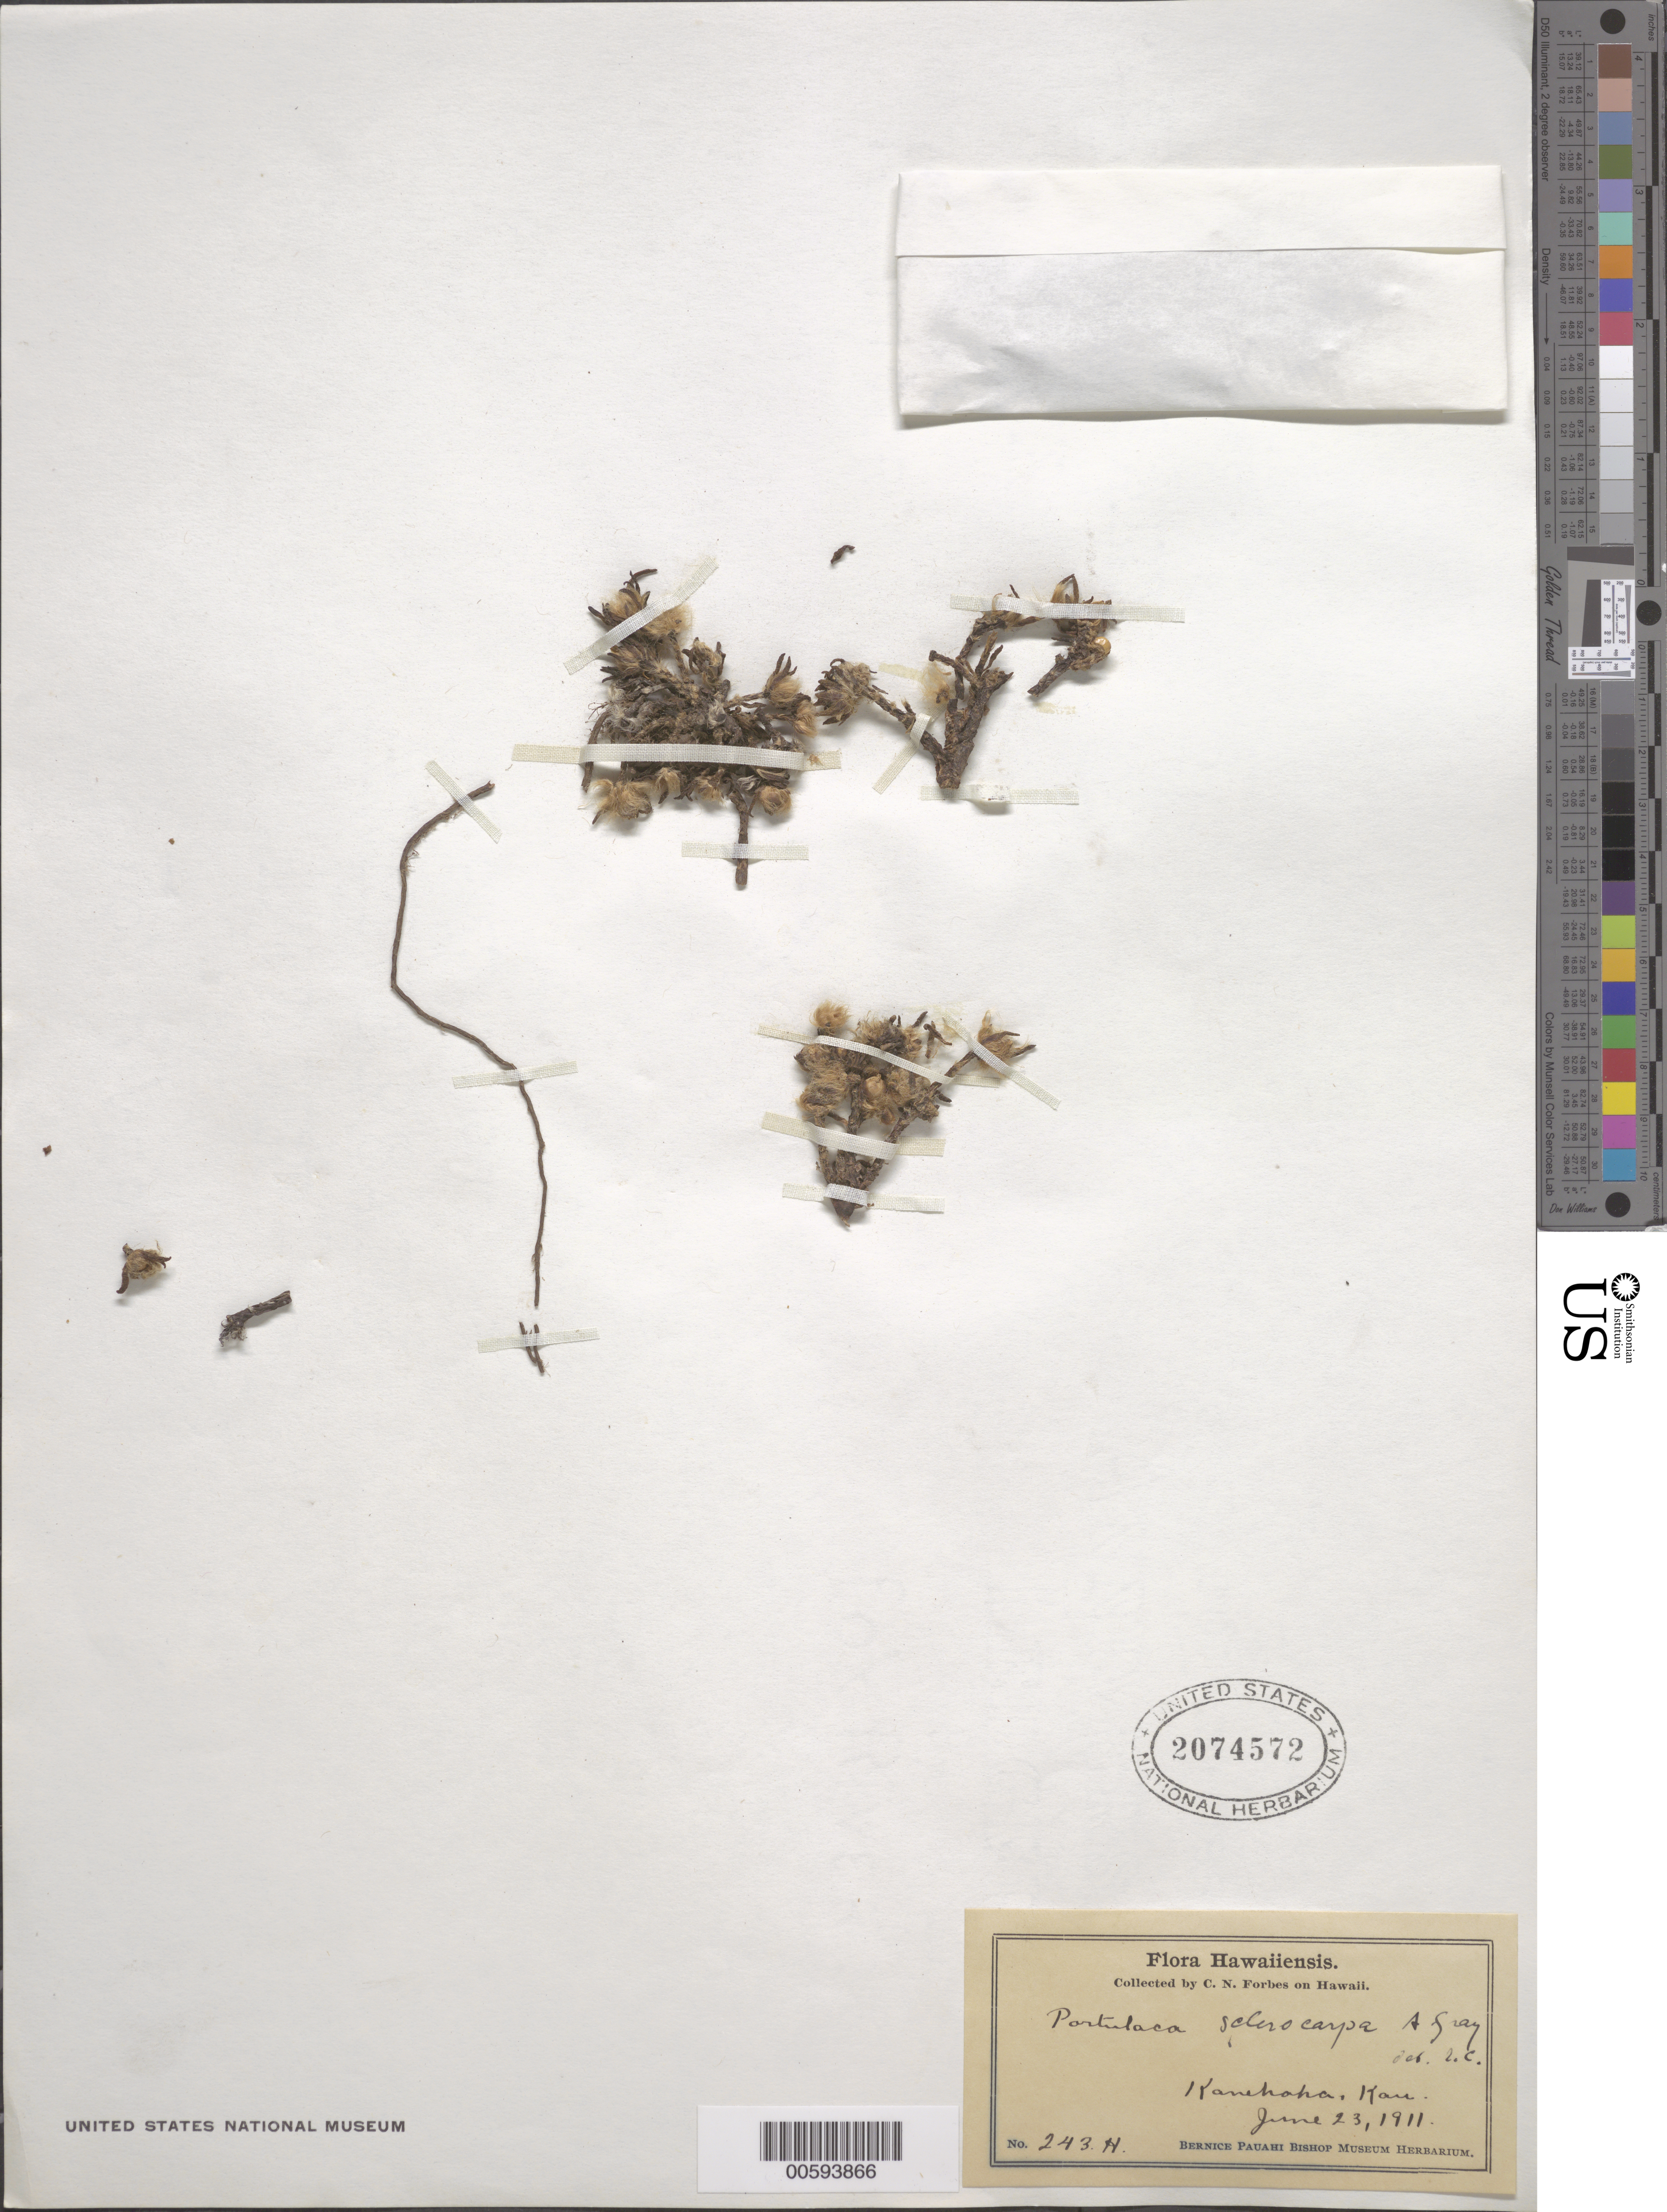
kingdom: Plantae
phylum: Tracheophyta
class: Magnoliopsida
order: Caryophyllales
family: Portulacaceae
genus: Portulaca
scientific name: Portulaca sclerocarpa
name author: A. Gray in Wilkes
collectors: C. N. Forbes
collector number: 234.H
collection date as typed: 23 Jun 1911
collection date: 1911-06-23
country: United States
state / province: Hawaii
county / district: Hawaii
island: Hawaii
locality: Kanehaha, Kau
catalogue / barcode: US 2074572